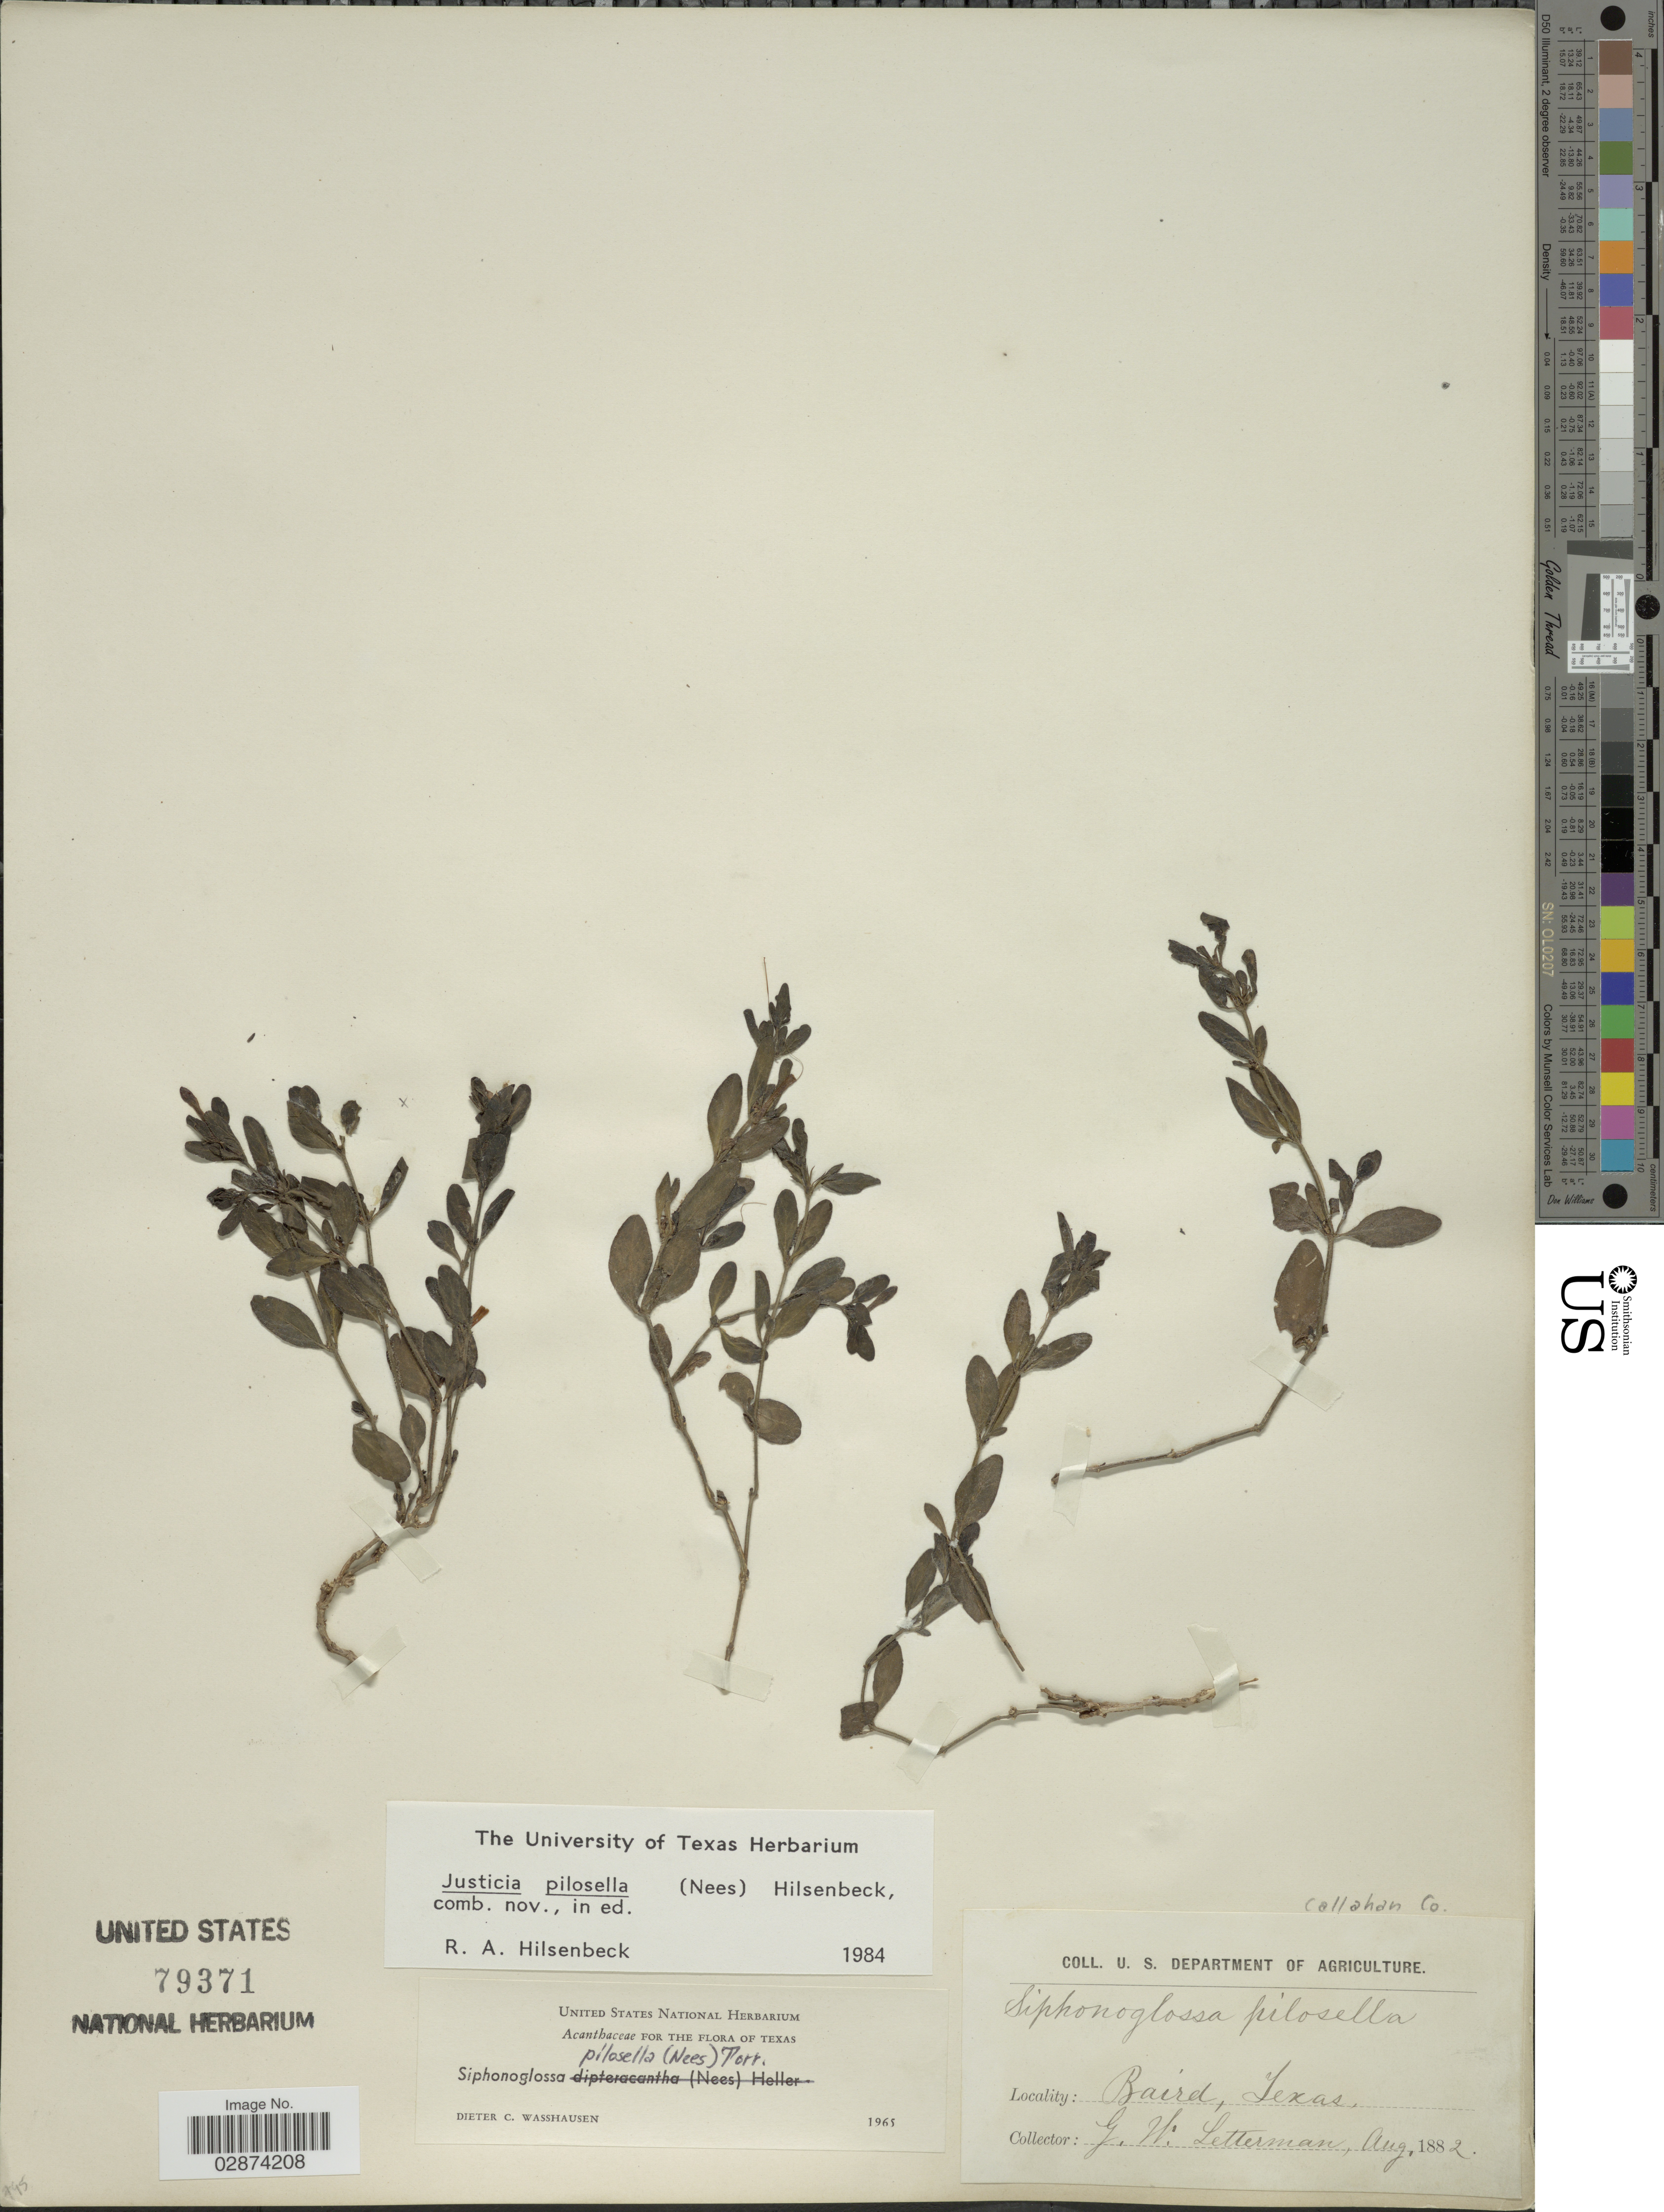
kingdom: Plantae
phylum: Tracheophyta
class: Magnoliopsida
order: Lamiales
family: Acanthaceae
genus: Justicia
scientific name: Justicia pilosella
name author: (Nees) Hilsenb.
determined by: Fisher, Amanda, (LOB), California State University, Long Beach (UNITED STATES)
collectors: G. W. Letterman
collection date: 1882-08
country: United States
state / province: Texas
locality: Callahan Co. Baird.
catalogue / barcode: US 79371